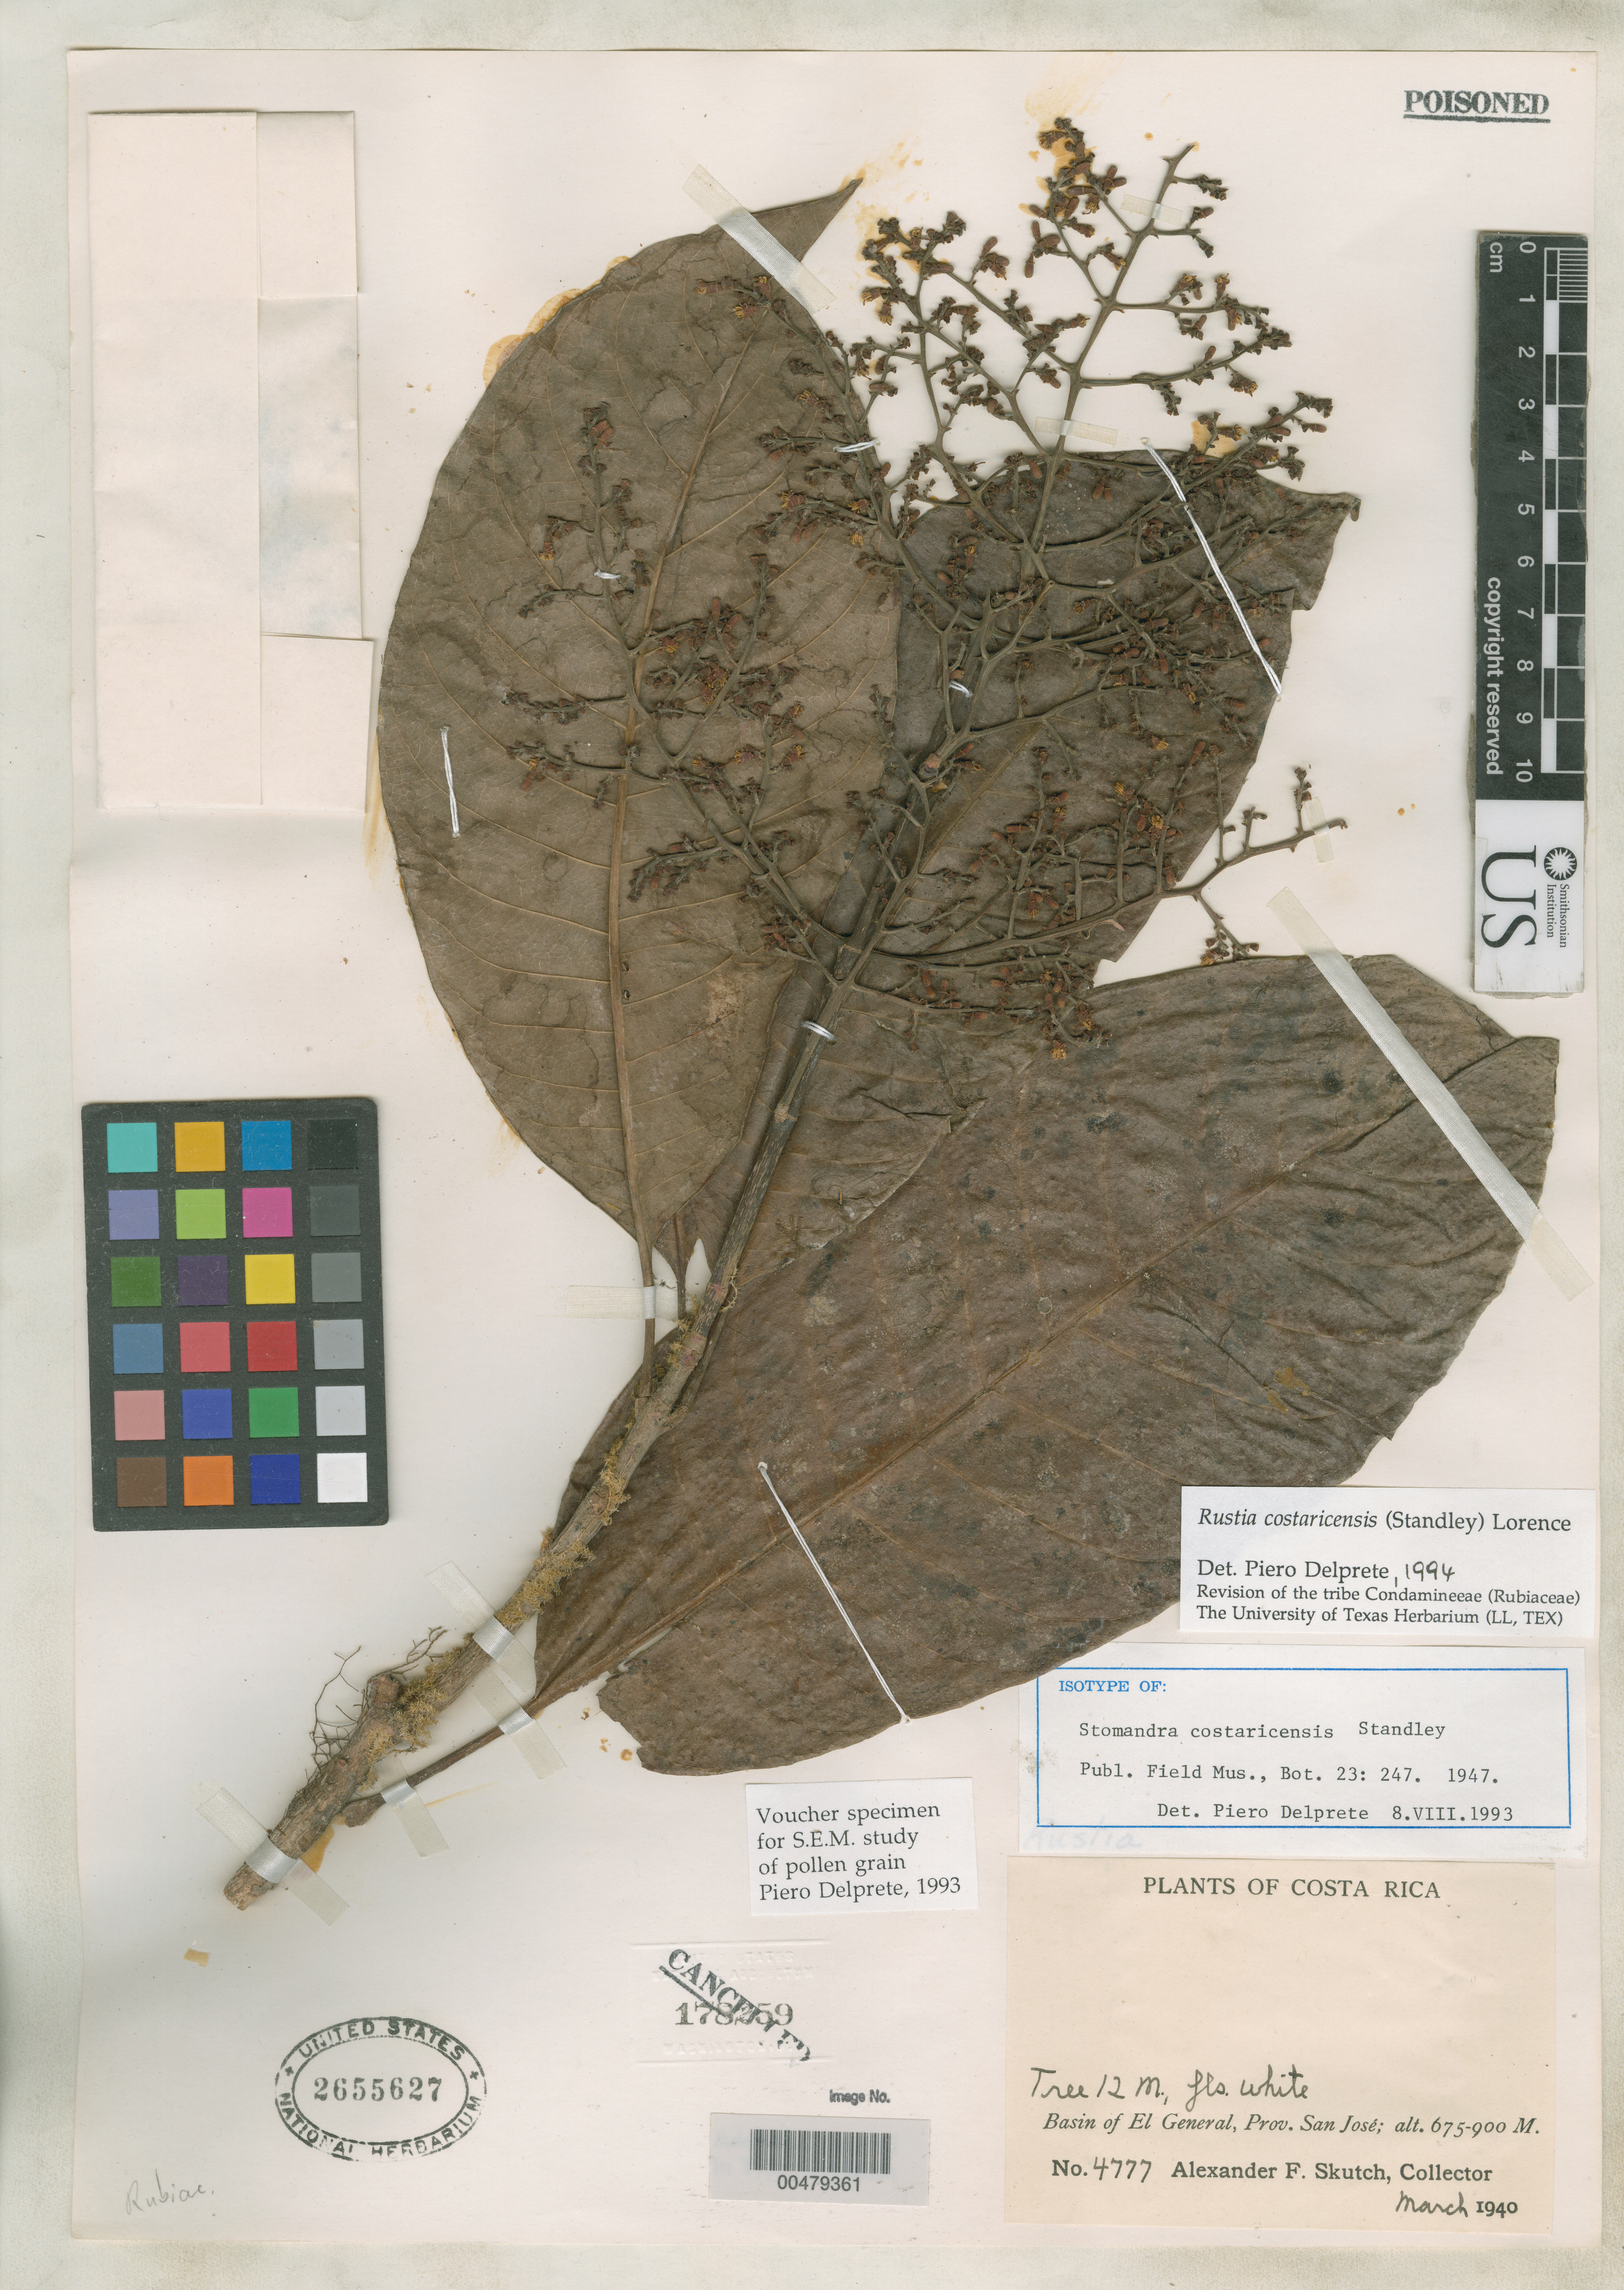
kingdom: Plantae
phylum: Tracheophyta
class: Magnoliopsida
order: Gentianales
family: Rubiaceae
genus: Stomandra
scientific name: Stomandra costaricensis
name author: Standl.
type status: Isotype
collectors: A. F. Skutch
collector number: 4777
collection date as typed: Mar 1940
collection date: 1940-03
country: Costa Rica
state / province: San José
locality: Basin of El General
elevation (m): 675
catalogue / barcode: US 2655627